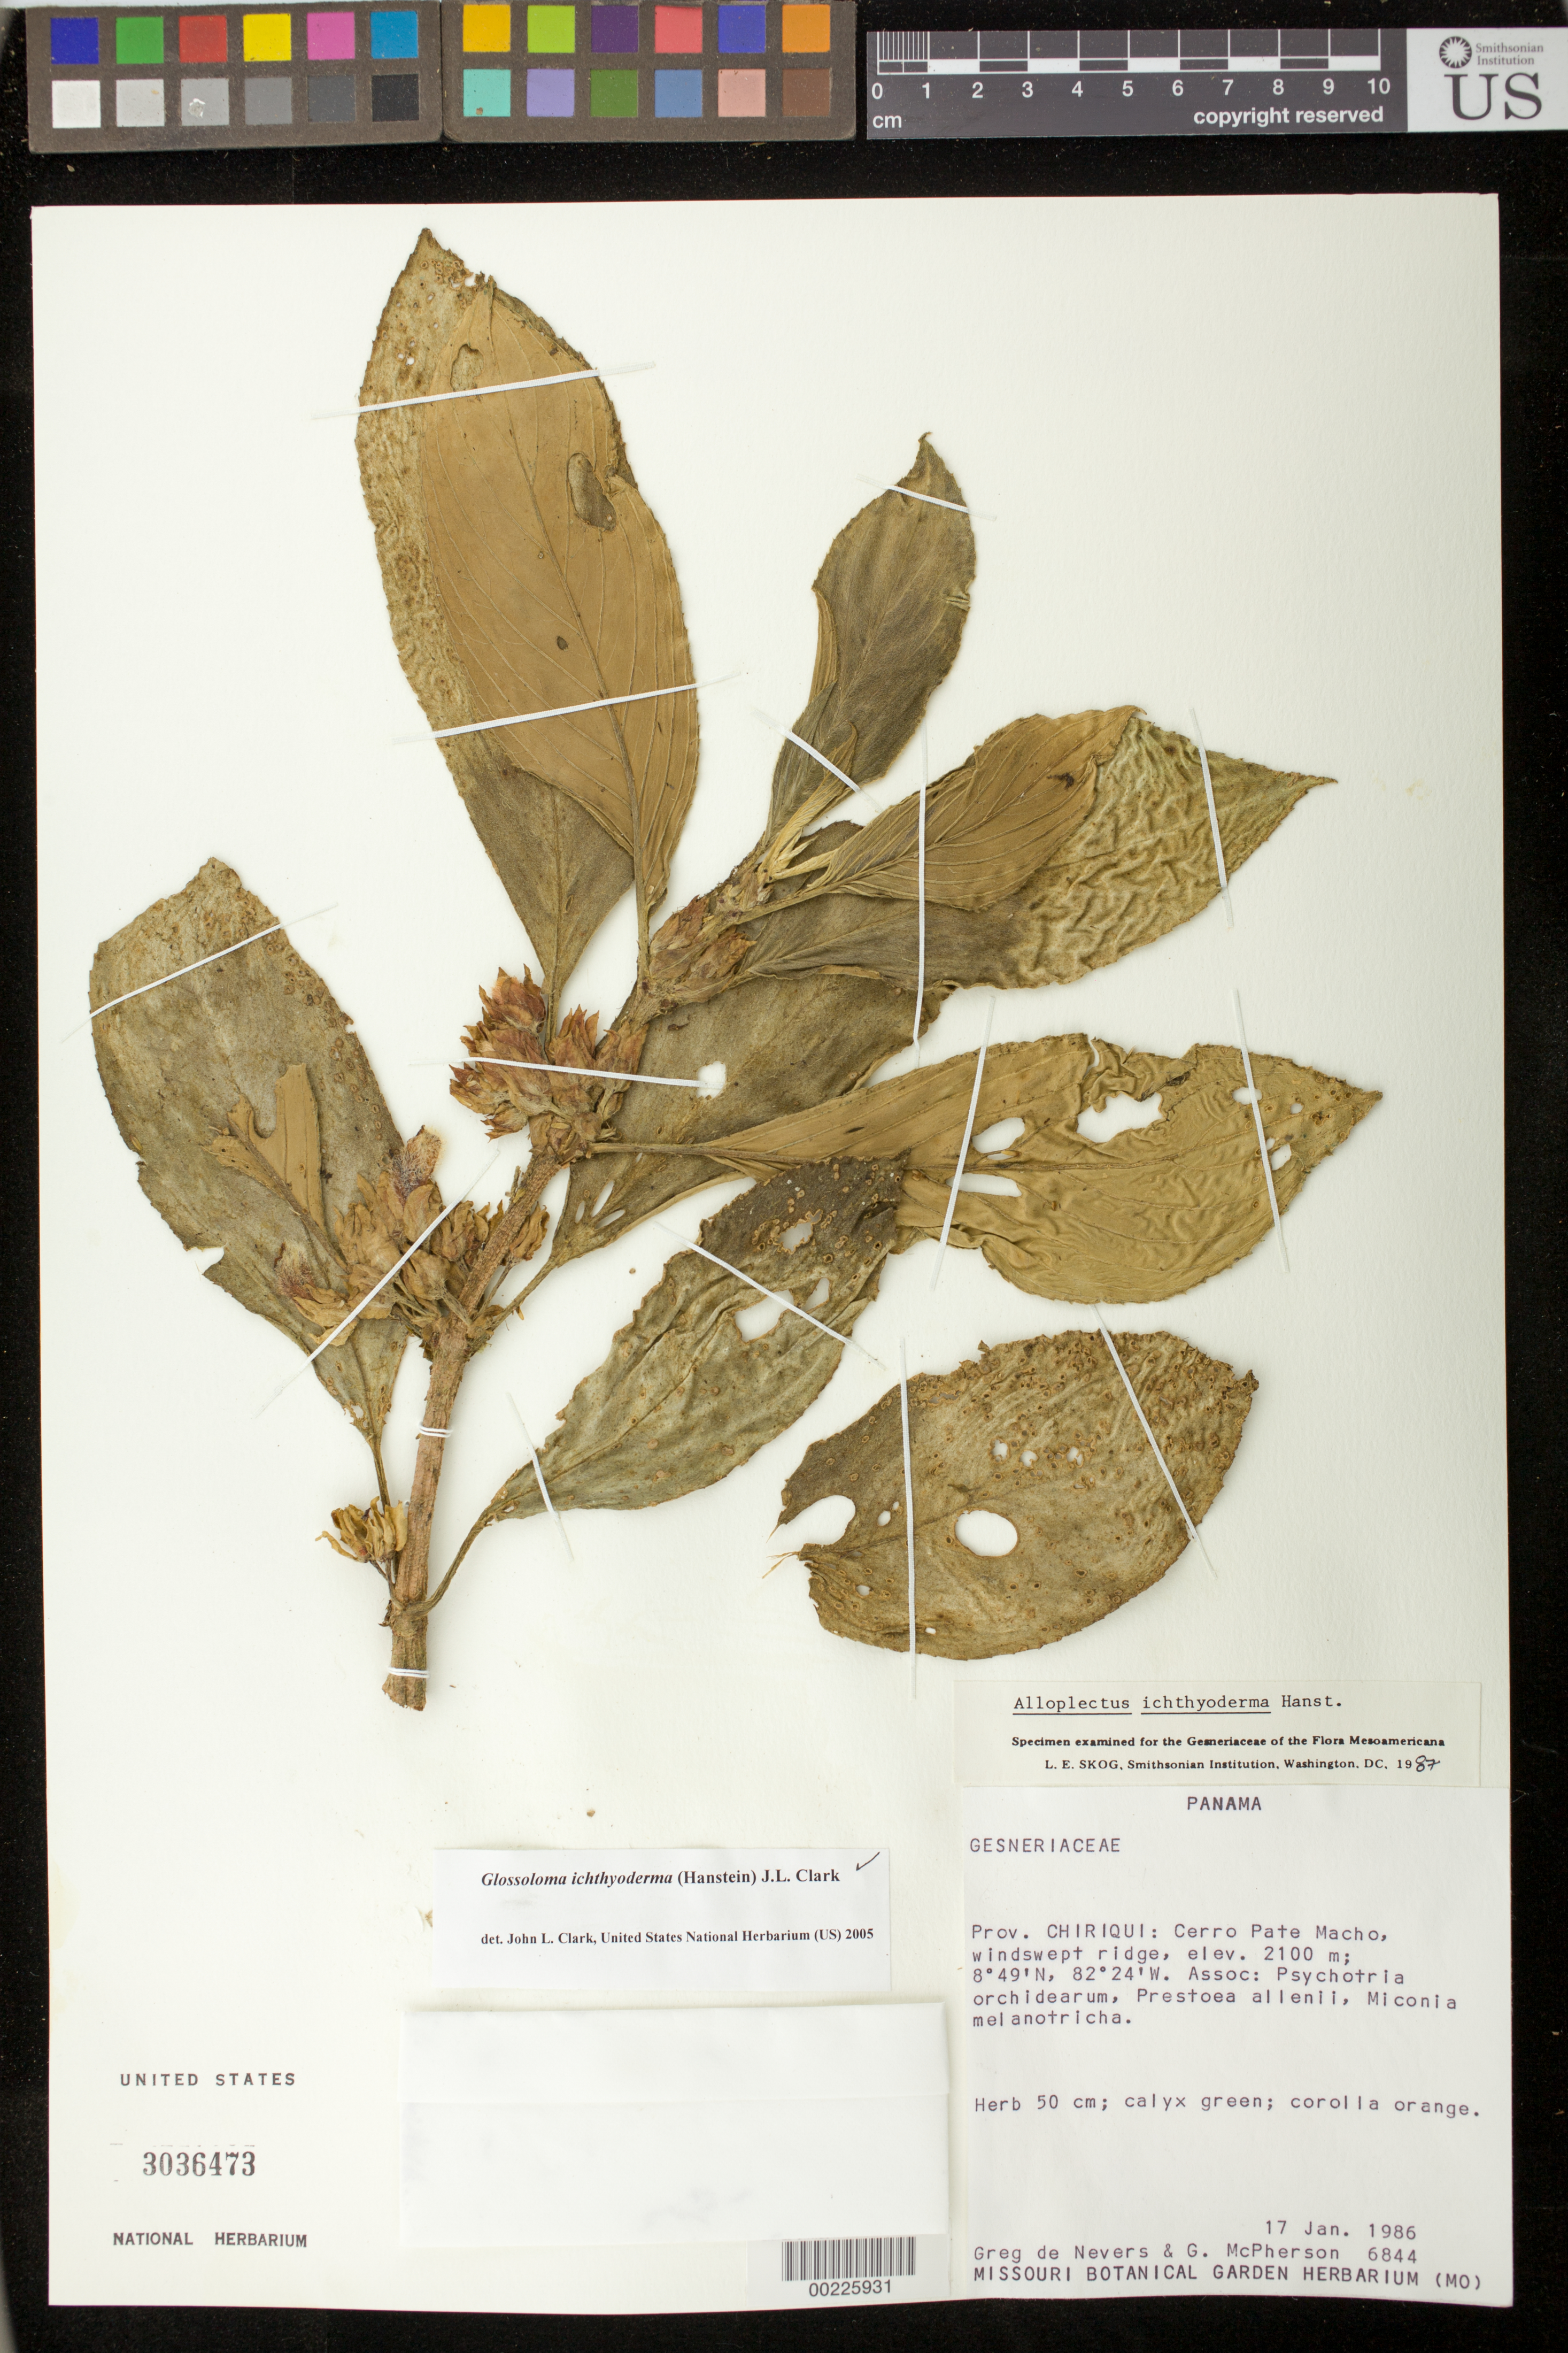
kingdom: Plantae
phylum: Tracheophyta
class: Magnoliopsida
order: Lamiales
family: Gesneriaceae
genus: Glossoloma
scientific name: Glossoloma ichthyoderma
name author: (Hanst.) J.L. Clark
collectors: G. C. de Nevers & G. D. McPherson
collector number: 6844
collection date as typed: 17 Jan 1986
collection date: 1986-01-17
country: Panama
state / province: Chiriquí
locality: Cerro Pate Macho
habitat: Windswept ridge; assoc: Psychotria orchidearum, Prestoea allenii, Miconia ...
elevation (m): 2100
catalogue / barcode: US 3036473